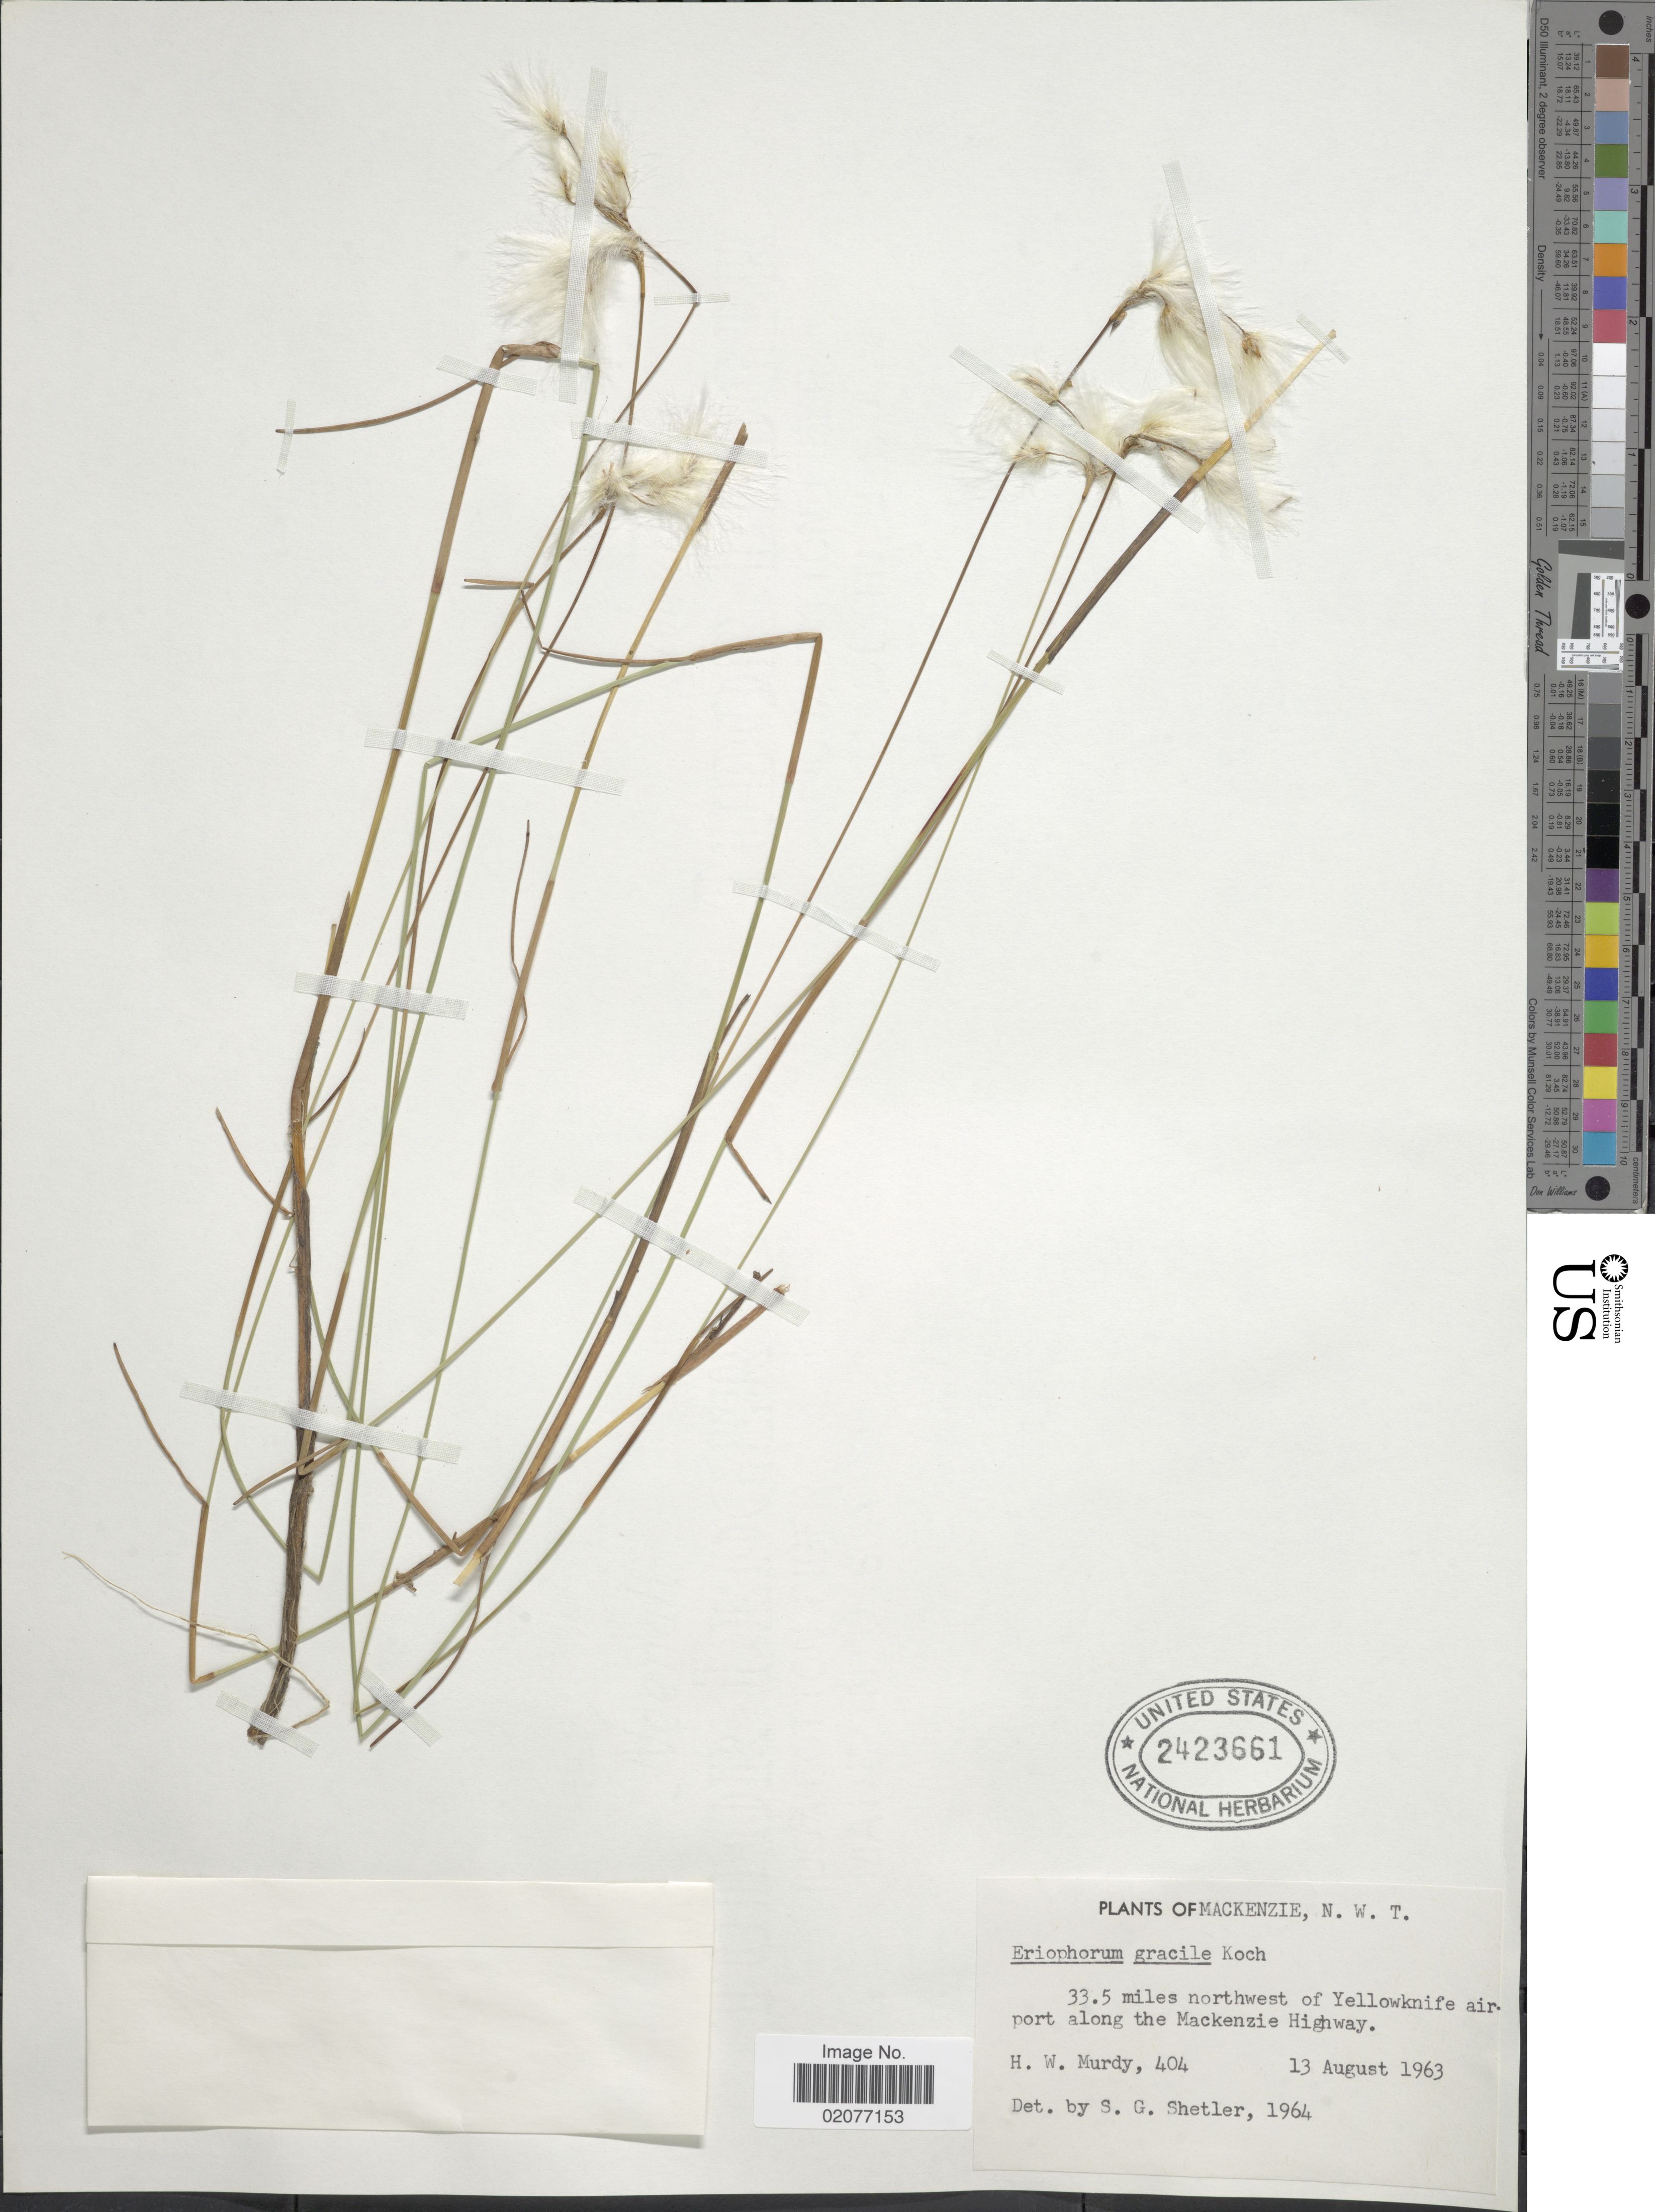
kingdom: Plantae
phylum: Tracheophyta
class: Liliopsida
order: Poales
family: Cyperaceae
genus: Eriophorum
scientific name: Eriophorum gracile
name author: W.D.J. Koch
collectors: R. Murdy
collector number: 404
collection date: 1963-08-13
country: Canada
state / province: Northwest Territories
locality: Mackenzie, N.W.T. 33.5 miles northwest of Yellowknife airport along the Mackenzie Highway.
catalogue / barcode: US 2423661